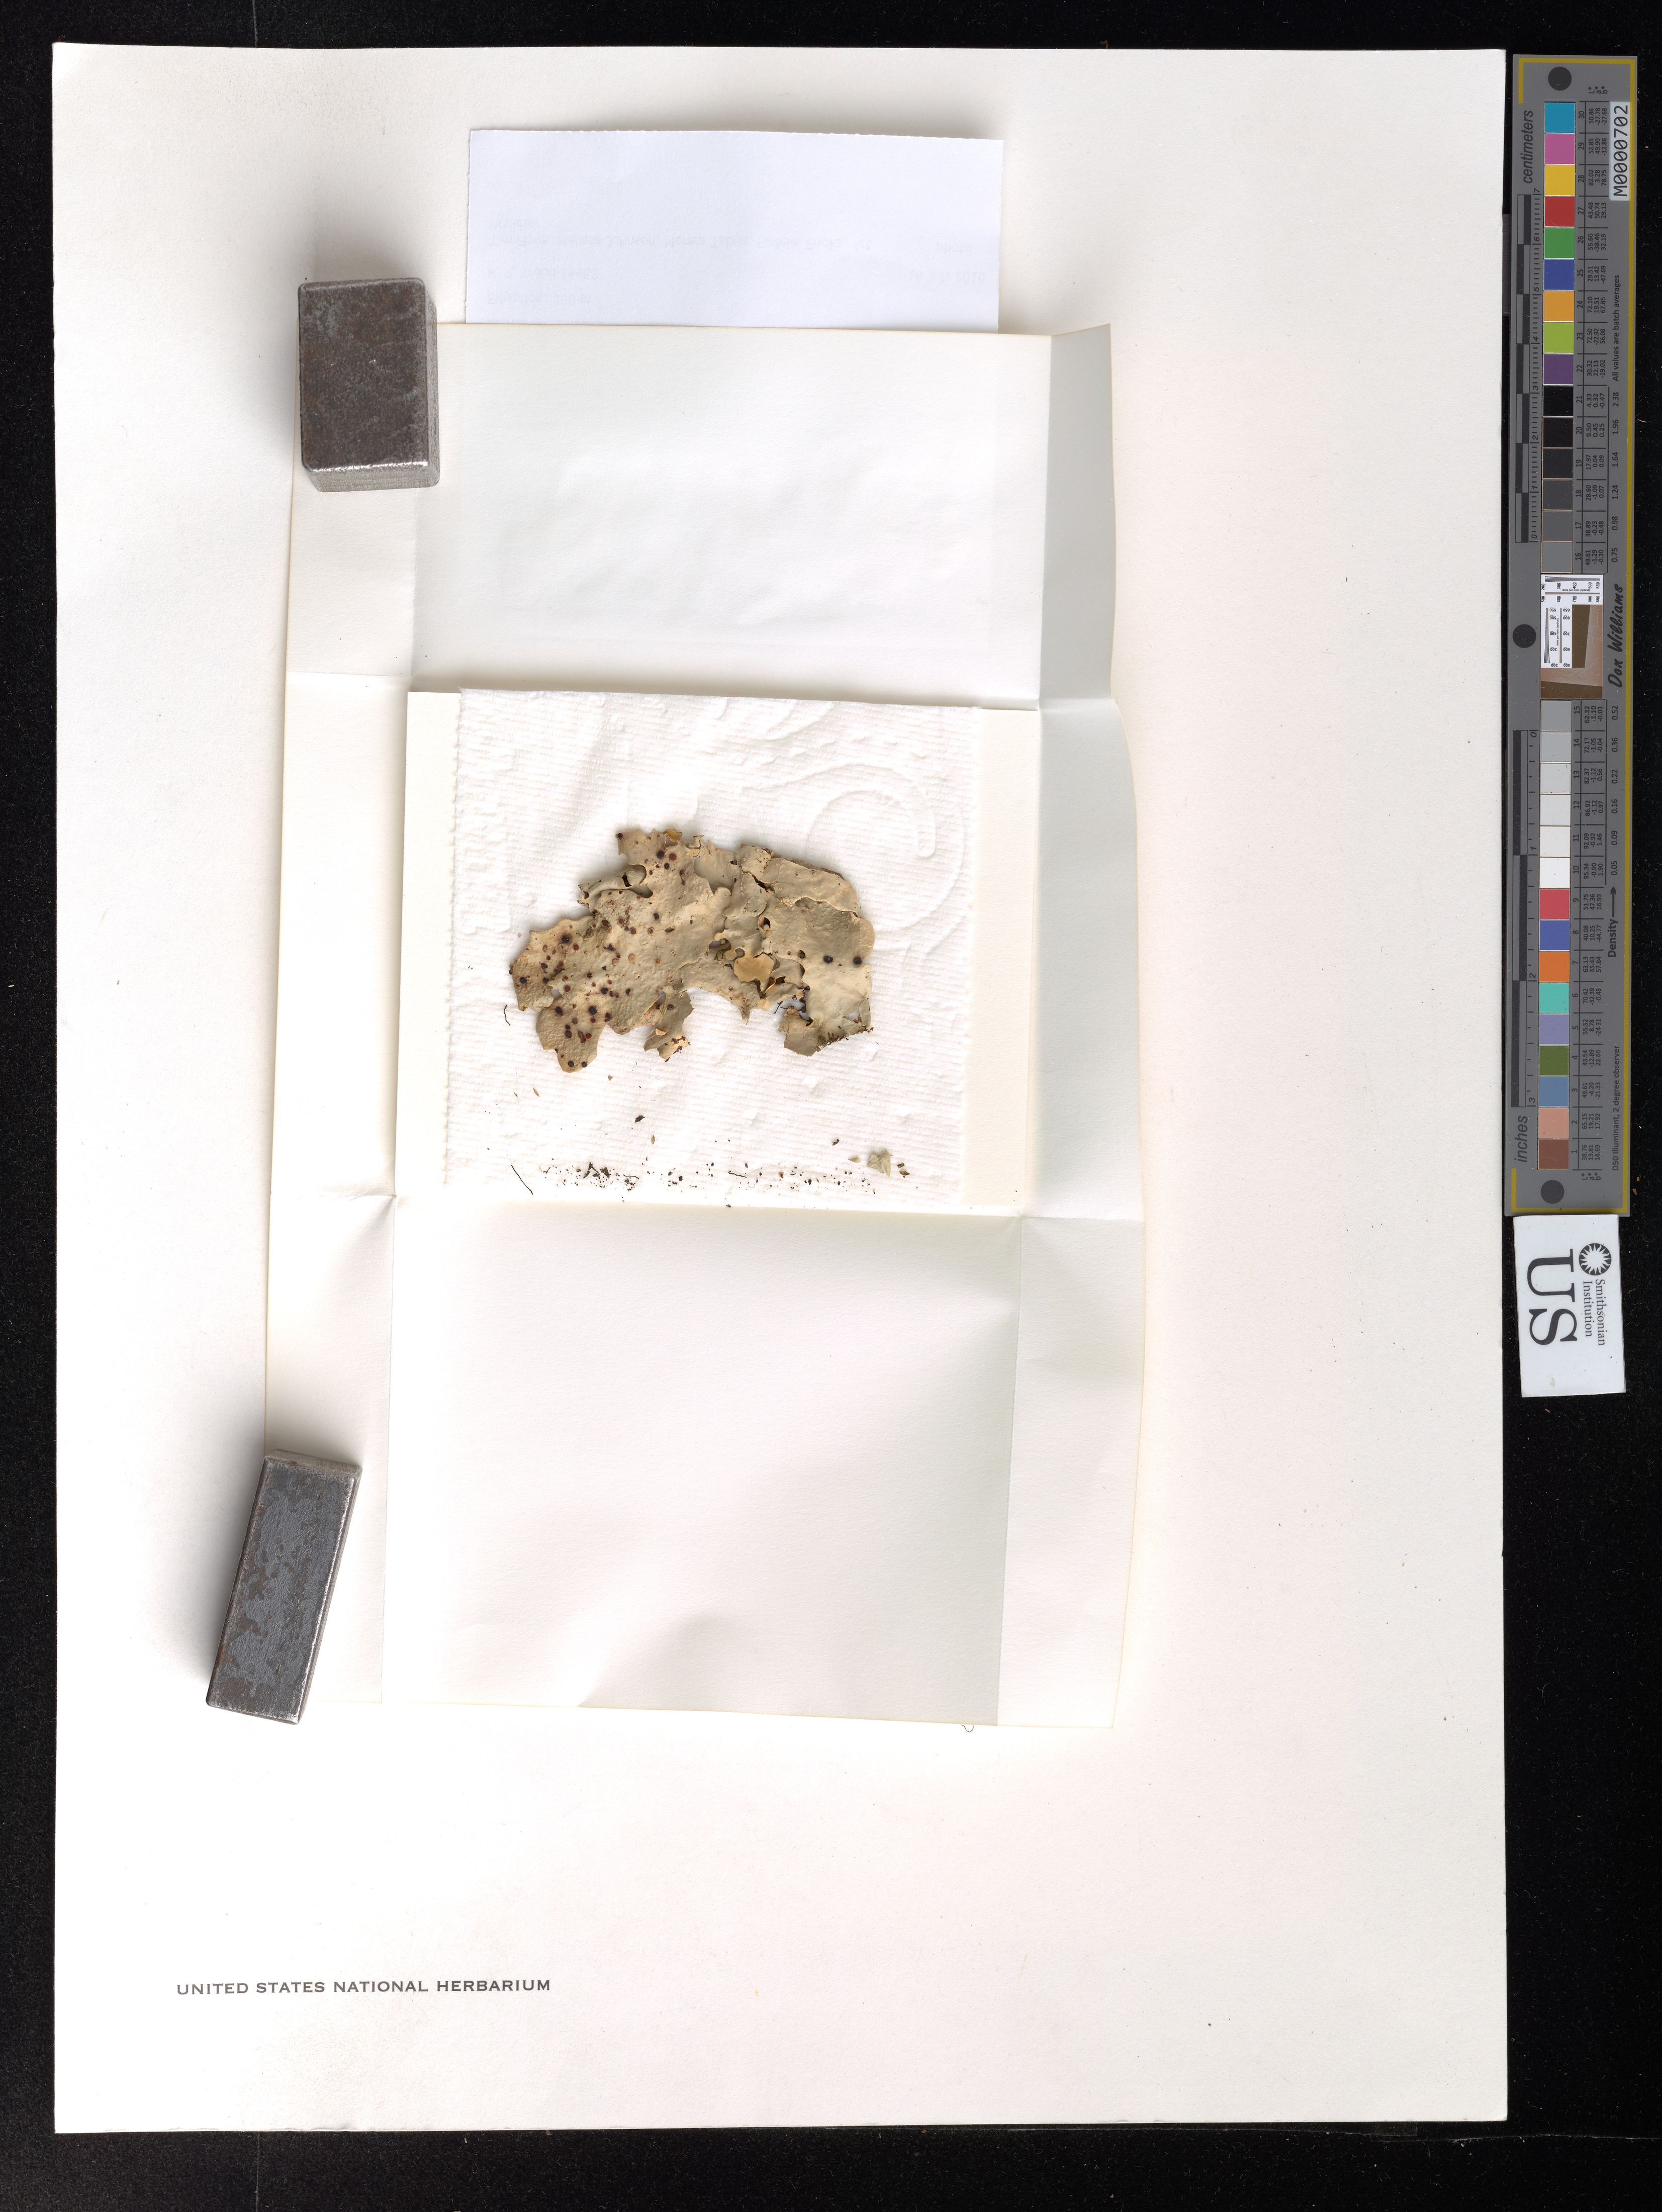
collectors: K. R. Wood, T. W. Flynn, M. Johnson, M. Tabua, F. Enoka & A. Whistler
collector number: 16968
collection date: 2016-06-18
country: Samoa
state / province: Gagaifomauga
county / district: Savaii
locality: Matavanu Crater.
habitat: Lowland wet forest and rich pteridophyte and bryophyte association.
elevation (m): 680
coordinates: -13.537140, -172.394200